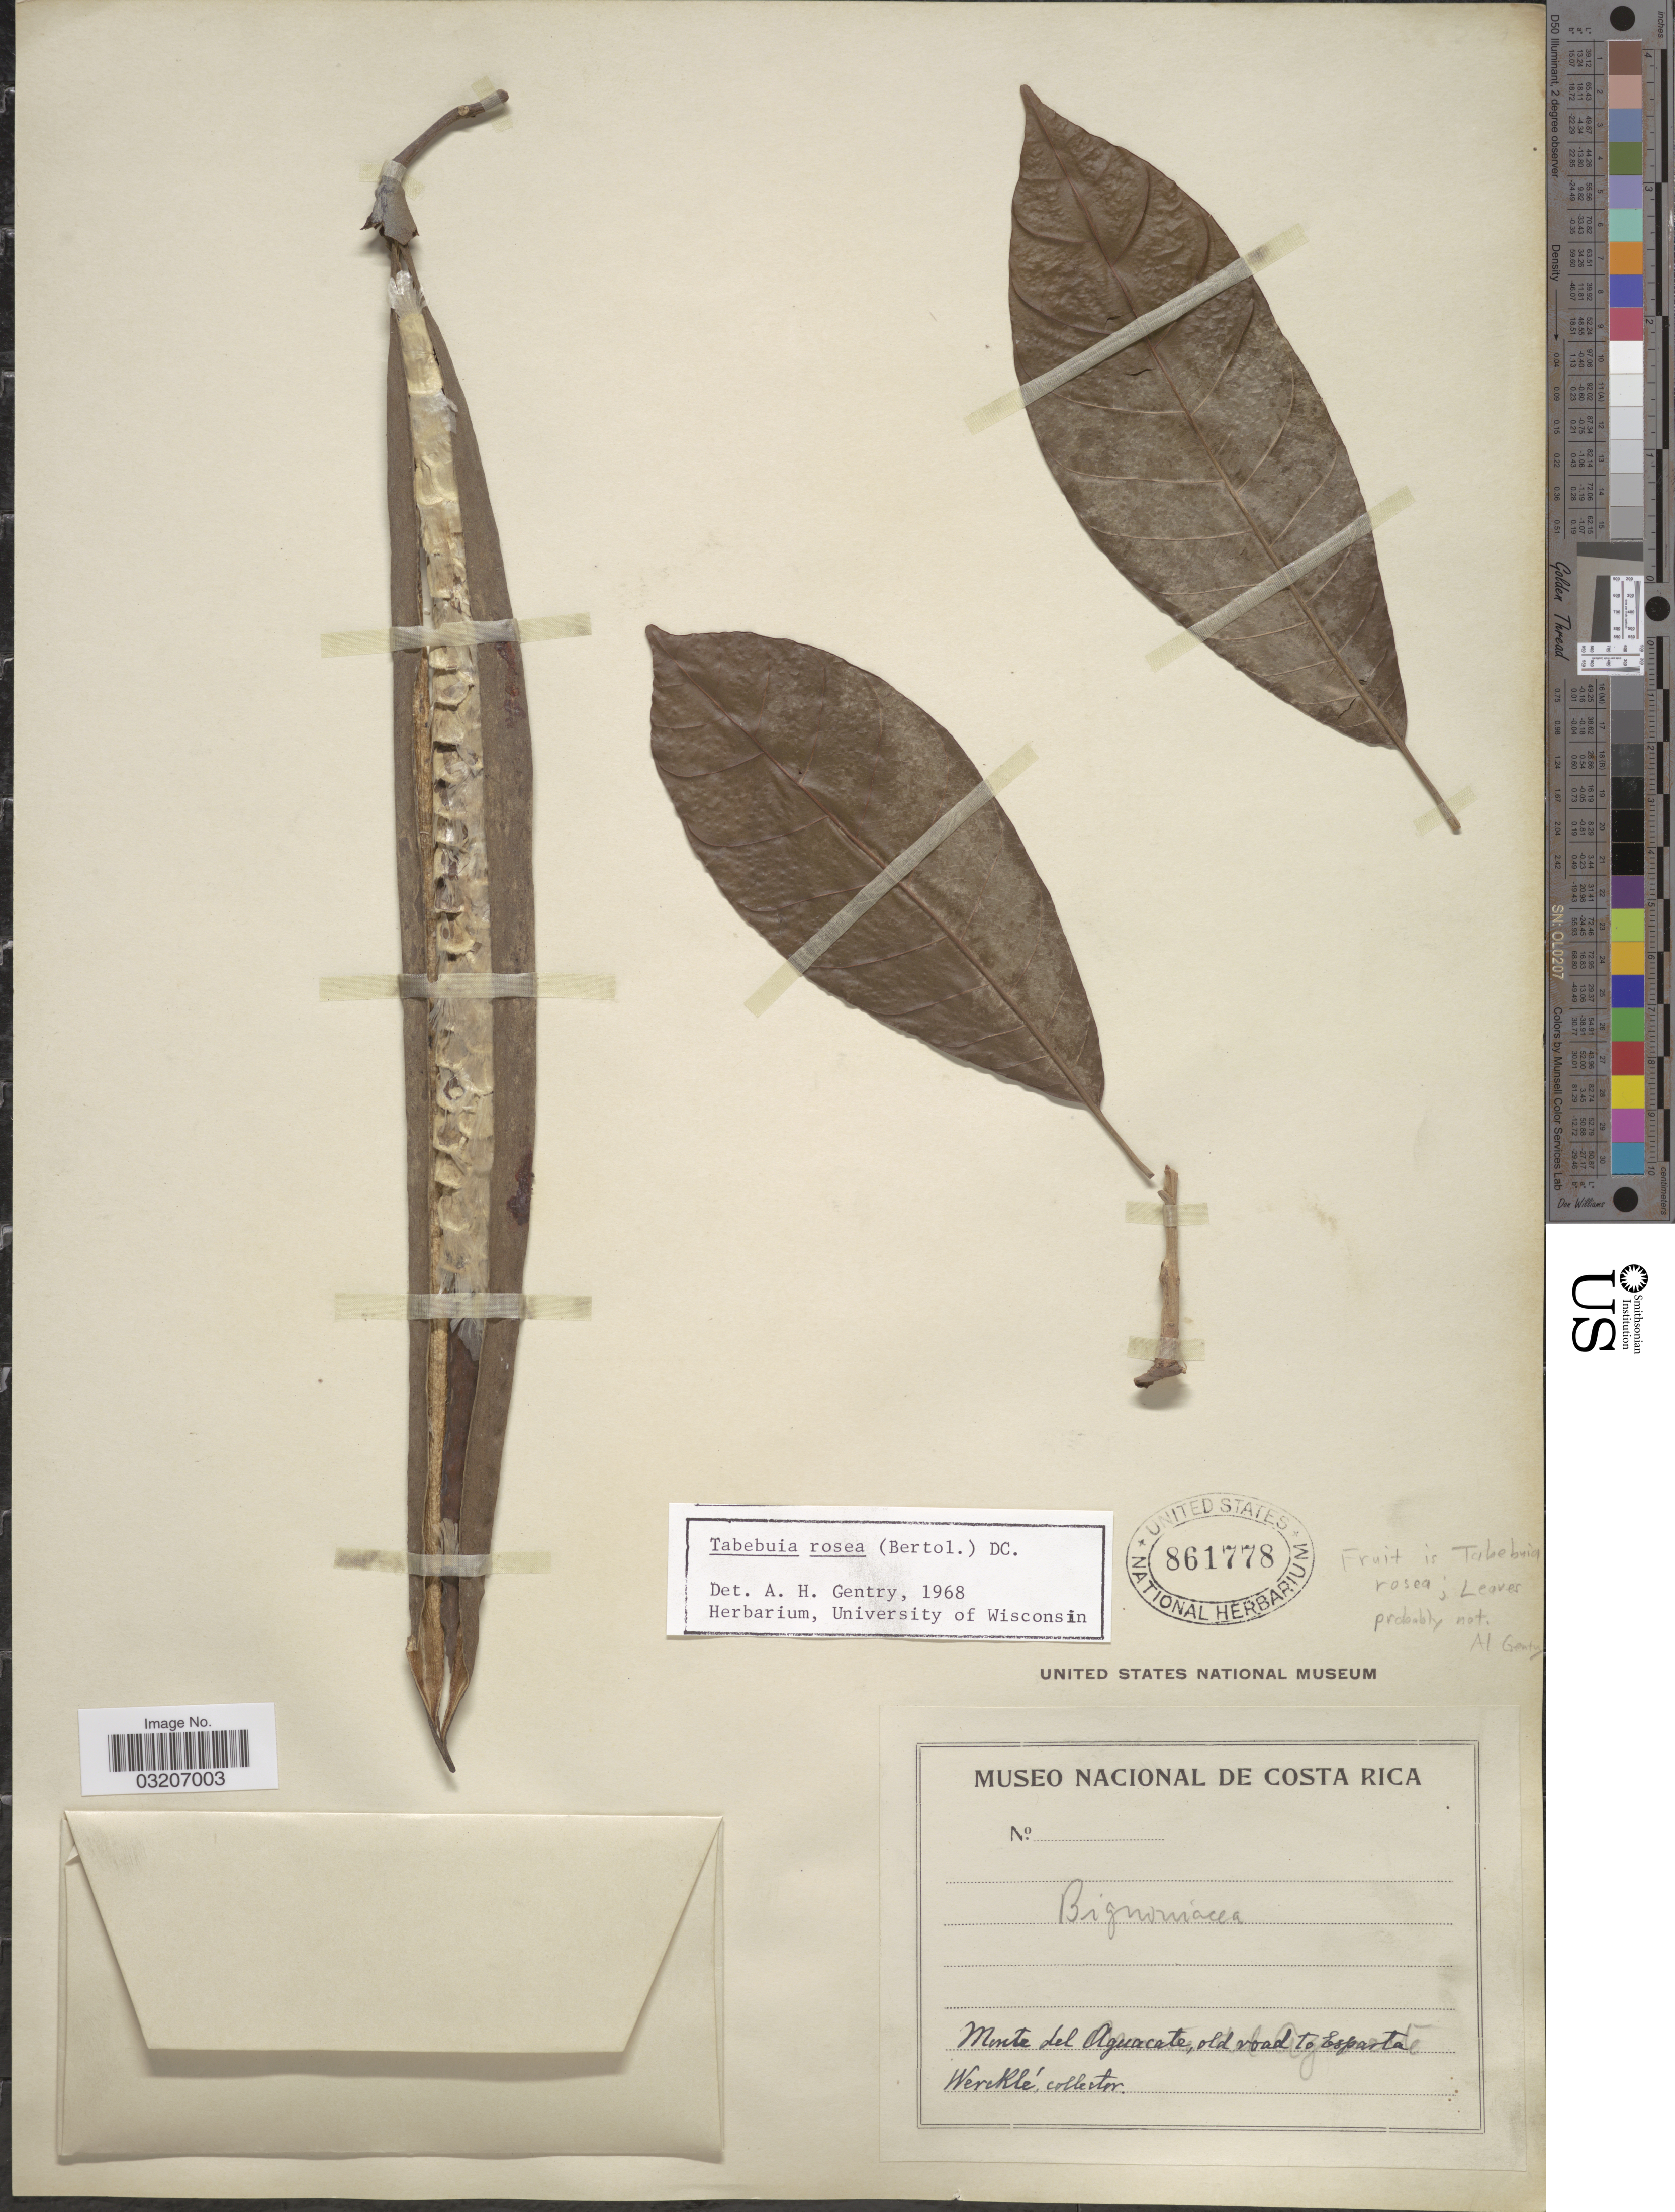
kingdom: Plantae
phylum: Tracheophyta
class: Magnoliopsida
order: Lamiales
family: Bignoniaceae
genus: Tabebuia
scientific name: Tabebuia rosea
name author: (Bertol.) DC.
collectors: Wercklé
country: Costa Rica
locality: Monte del Aguacate, old road to Esparta.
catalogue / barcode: US 861778